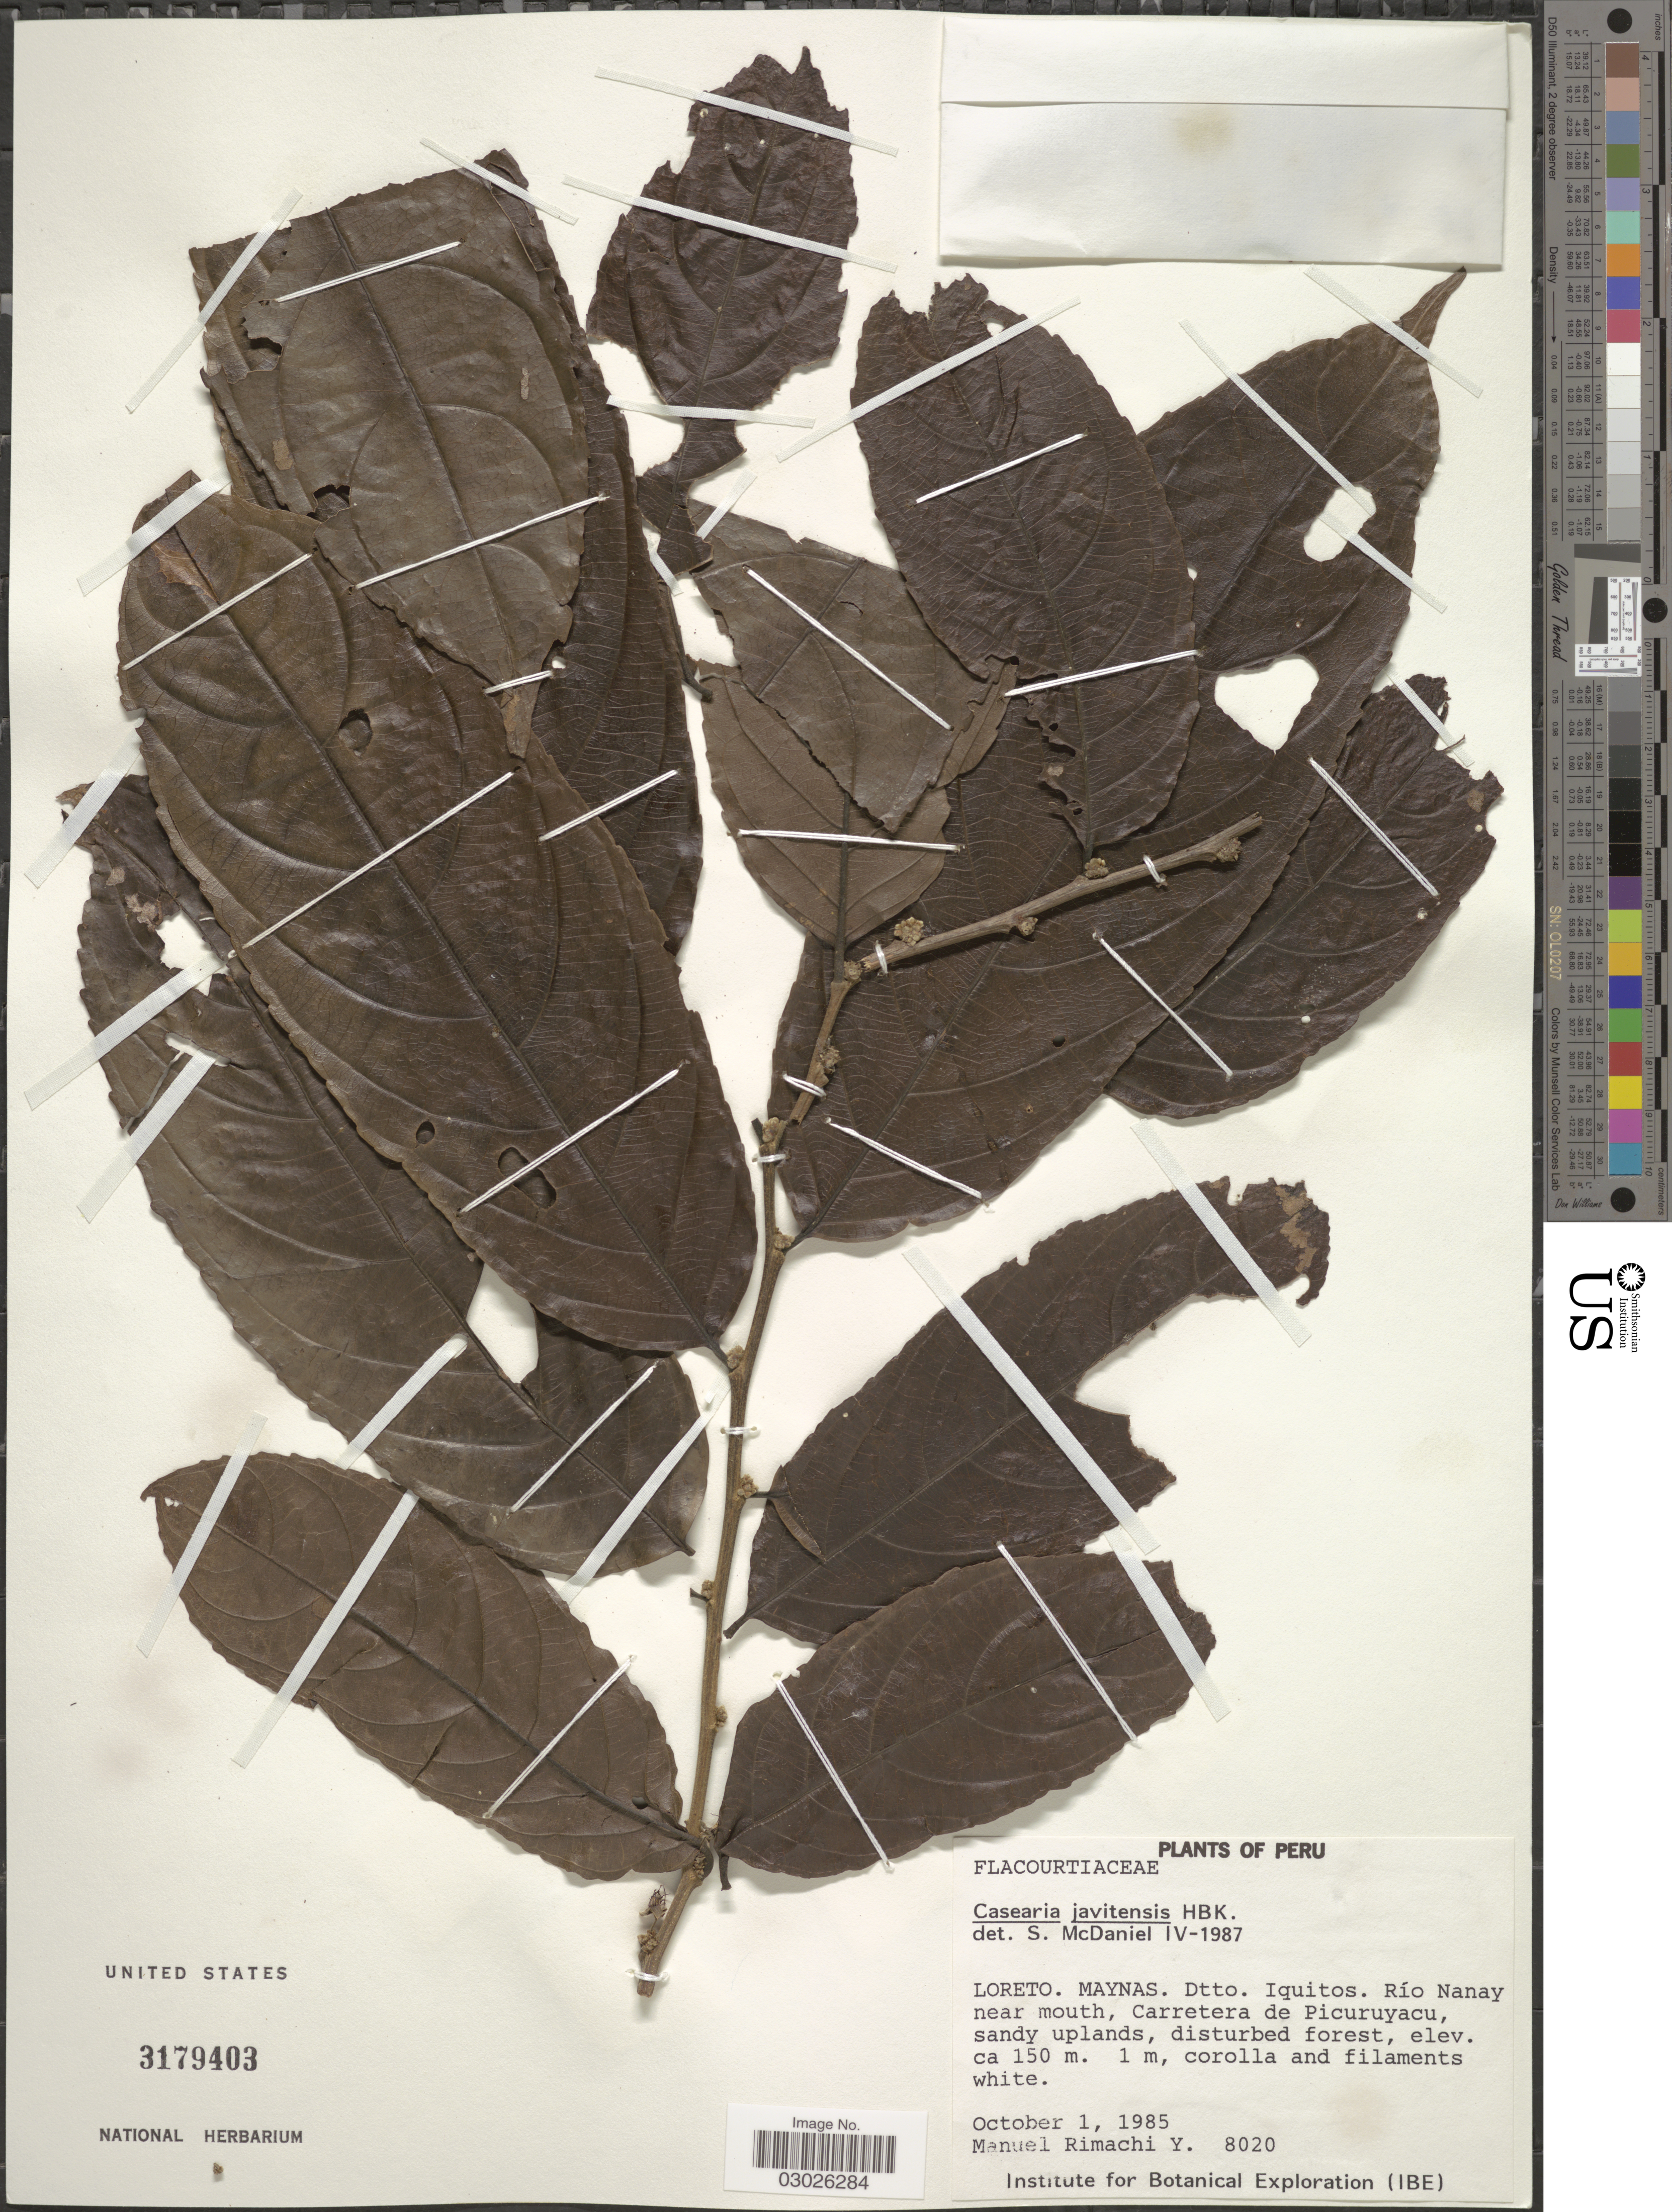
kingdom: Plantae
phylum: Tracheophyta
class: Magnoliopsida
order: Malpighiales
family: Salicaceae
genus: Piparea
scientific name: Piparea multiflora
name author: C.F. Gaertn.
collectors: M. Rimachi Y.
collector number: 8020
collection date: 1985-10-01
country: Peru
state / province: Loreto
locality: Maynas. Dtto. Iquitos. Río Nanay near mouth, Carretera de Picuruyacu, sandy uplands.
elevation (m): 150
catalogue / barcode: US 3179403